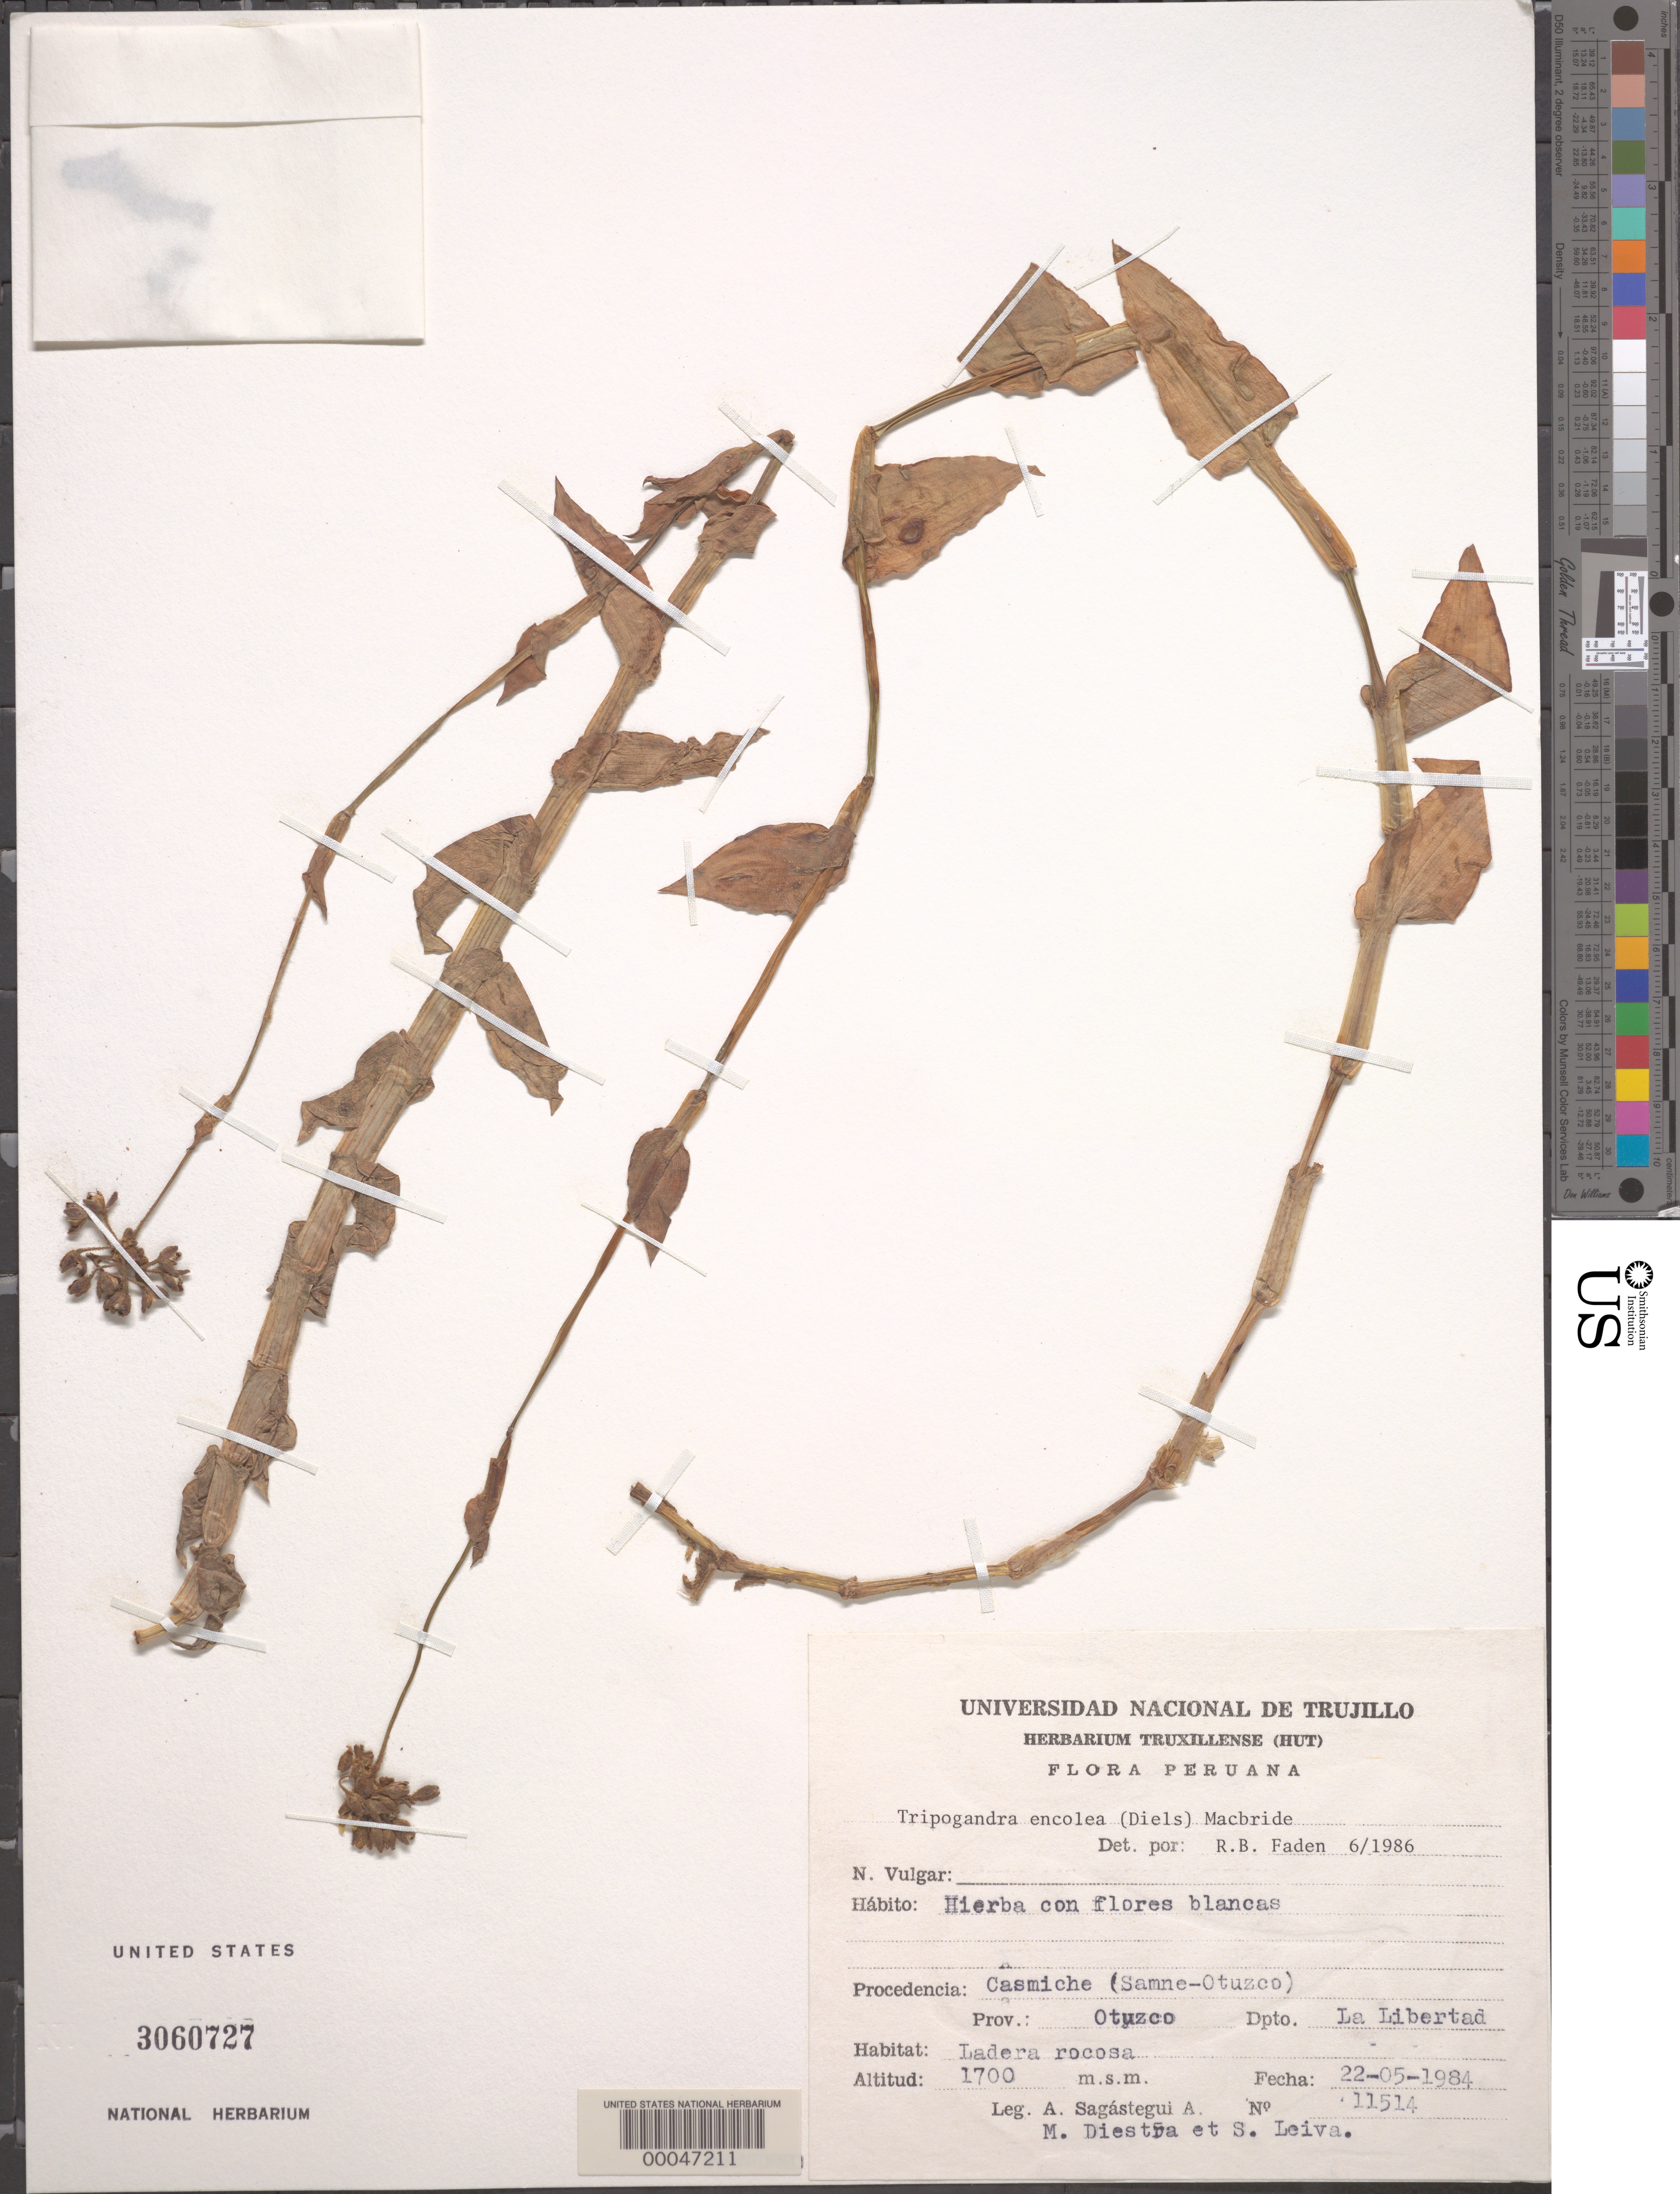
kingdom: Plantae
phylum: Tracheophyta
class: Liliopsida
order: Commelinales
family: Commelinaceae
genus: Tripogandra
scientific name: Tripogandra encolea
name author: (Diels) J.F. Macbr.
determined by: Faden, Robert B., (US), Smithsonian Institution - National Museum of Natural History (UNITED STATES)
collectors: A. Sagástegui A.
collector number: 11514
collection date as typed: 22 May 1984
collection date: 1984-05-22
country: Peru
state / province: La Libertad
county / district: Otuzco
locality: Casmiche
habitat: Ladera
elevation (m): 1700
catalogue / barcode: US 3060727